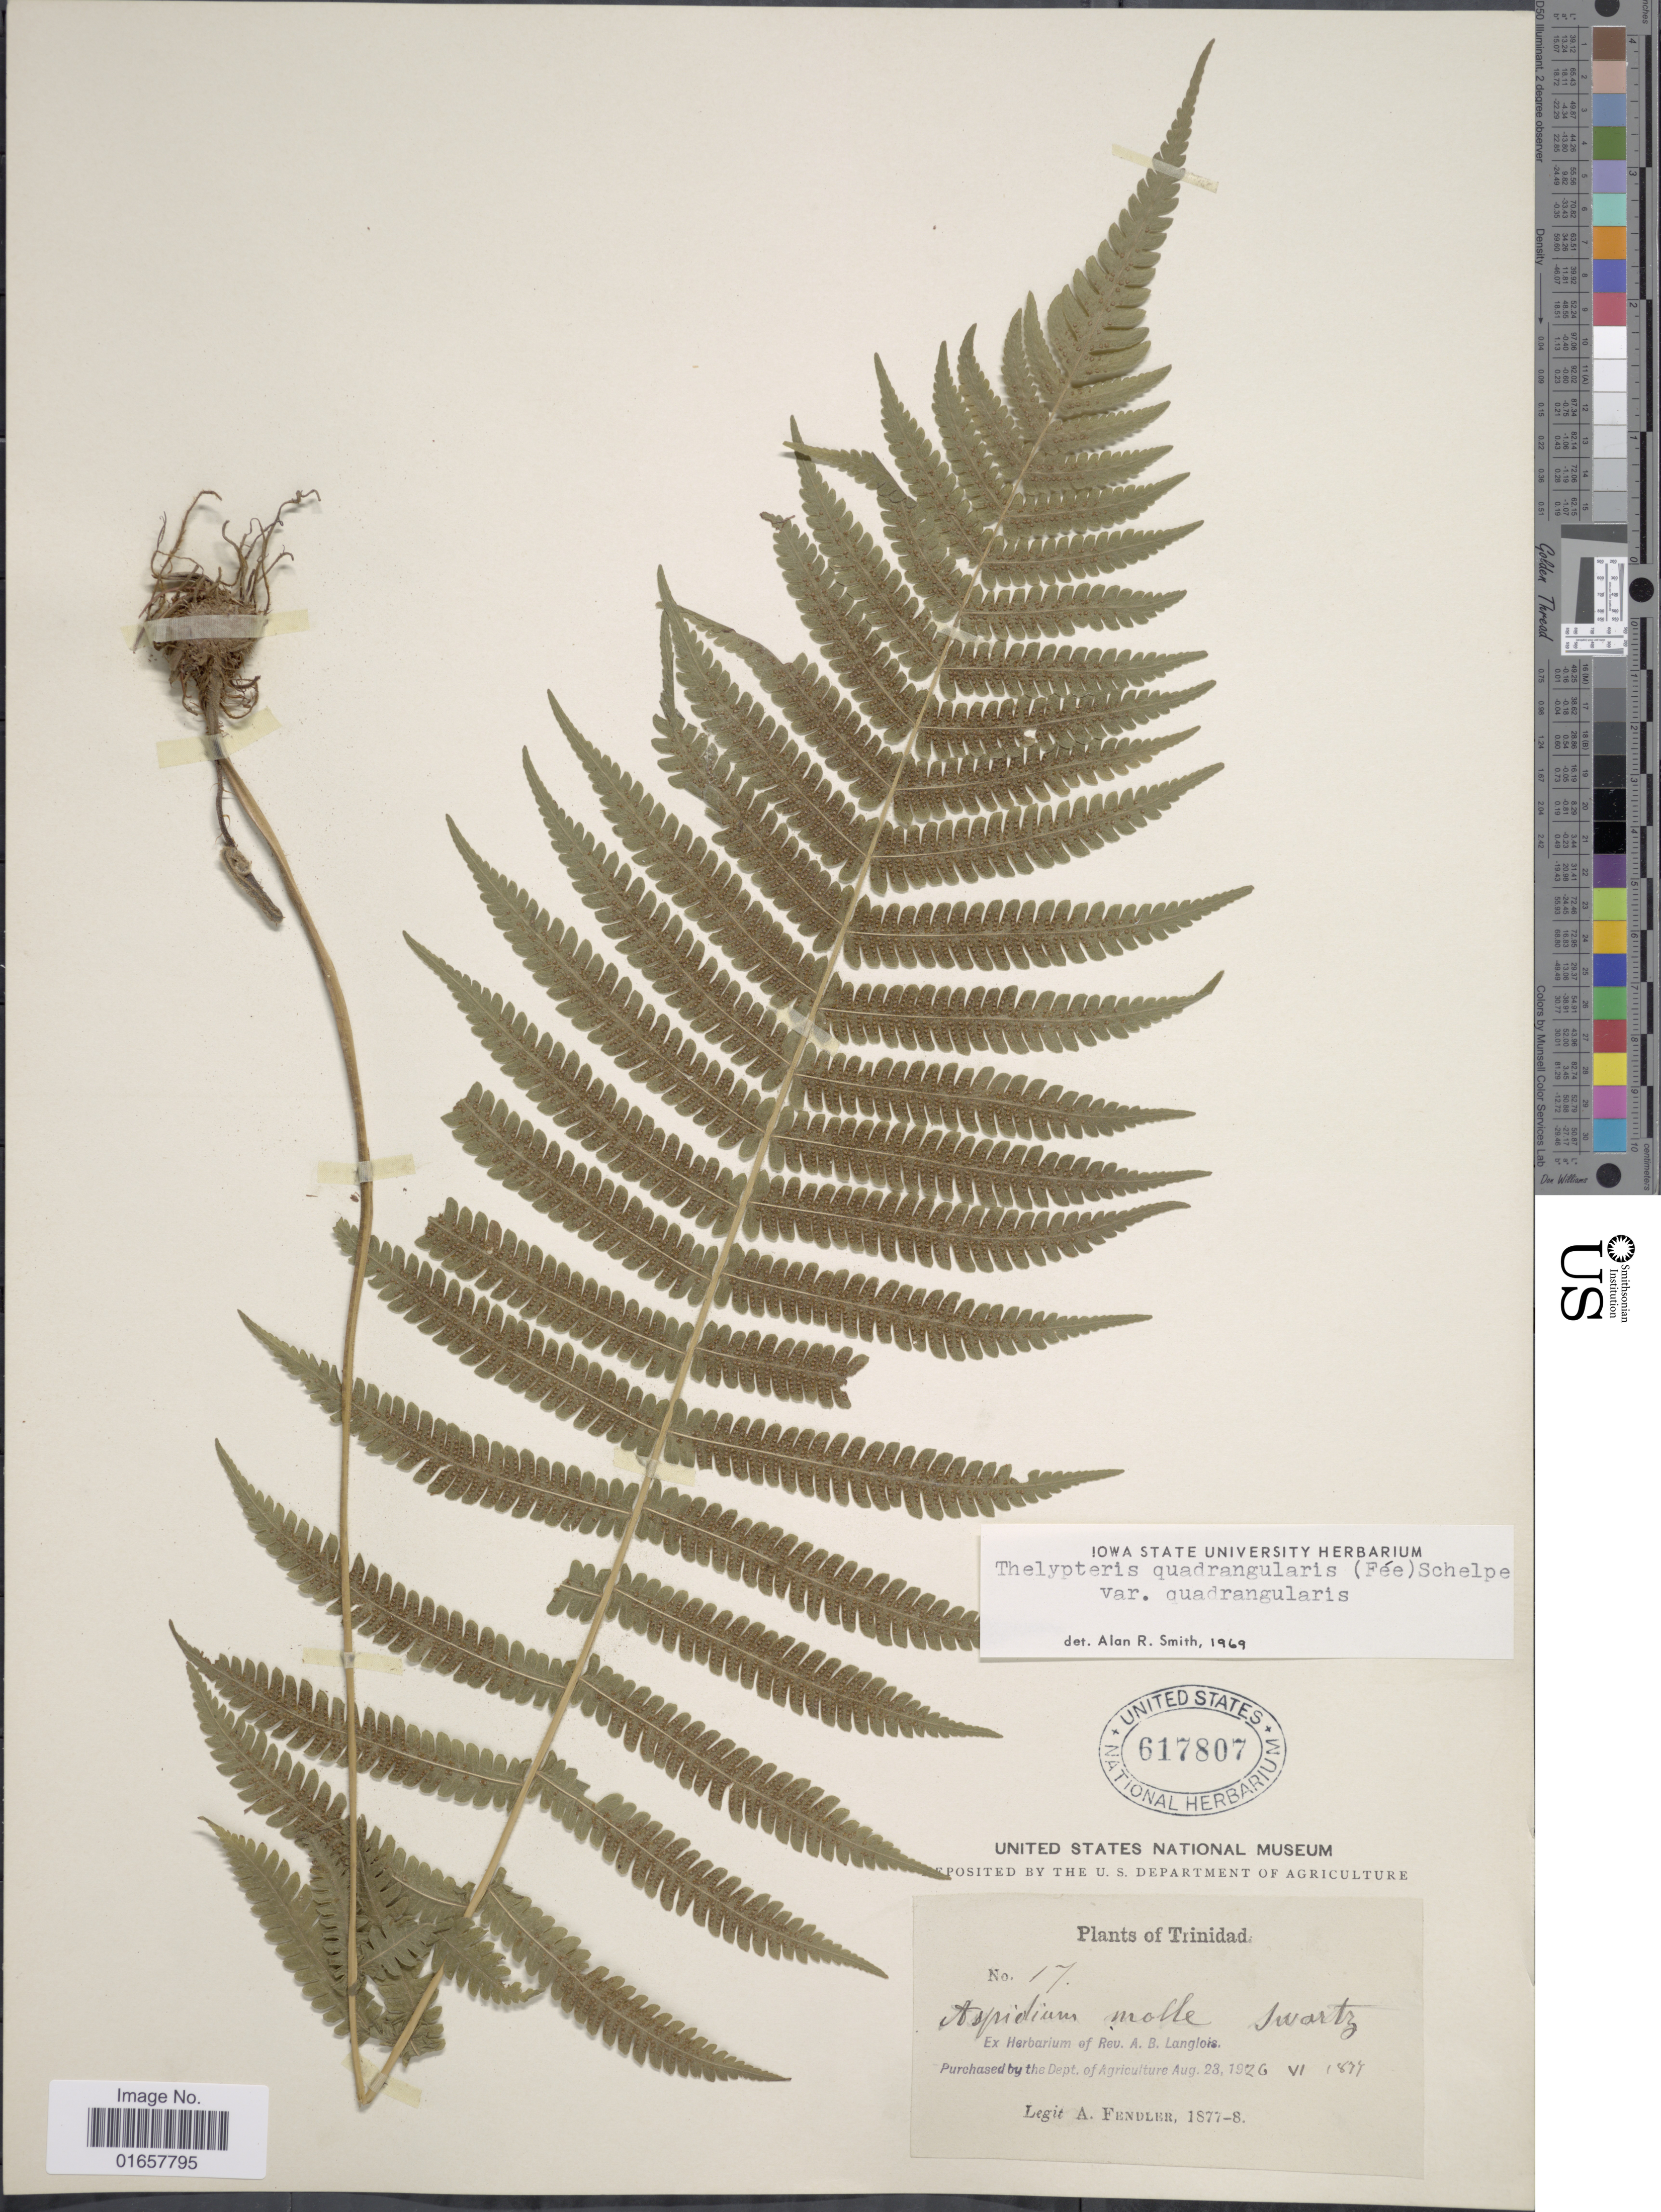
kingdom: Plantae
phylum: Tracheophyta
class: Polypodiopsida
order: Polypodiales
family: Thelypteridaceae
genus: Christella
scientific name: Christella hispidula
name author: (Decne.) Holttum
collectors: A. Fendler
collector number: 17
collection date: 1877/1878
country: Trinidad and Tobago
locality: Trinidad.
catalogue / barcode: US 617807